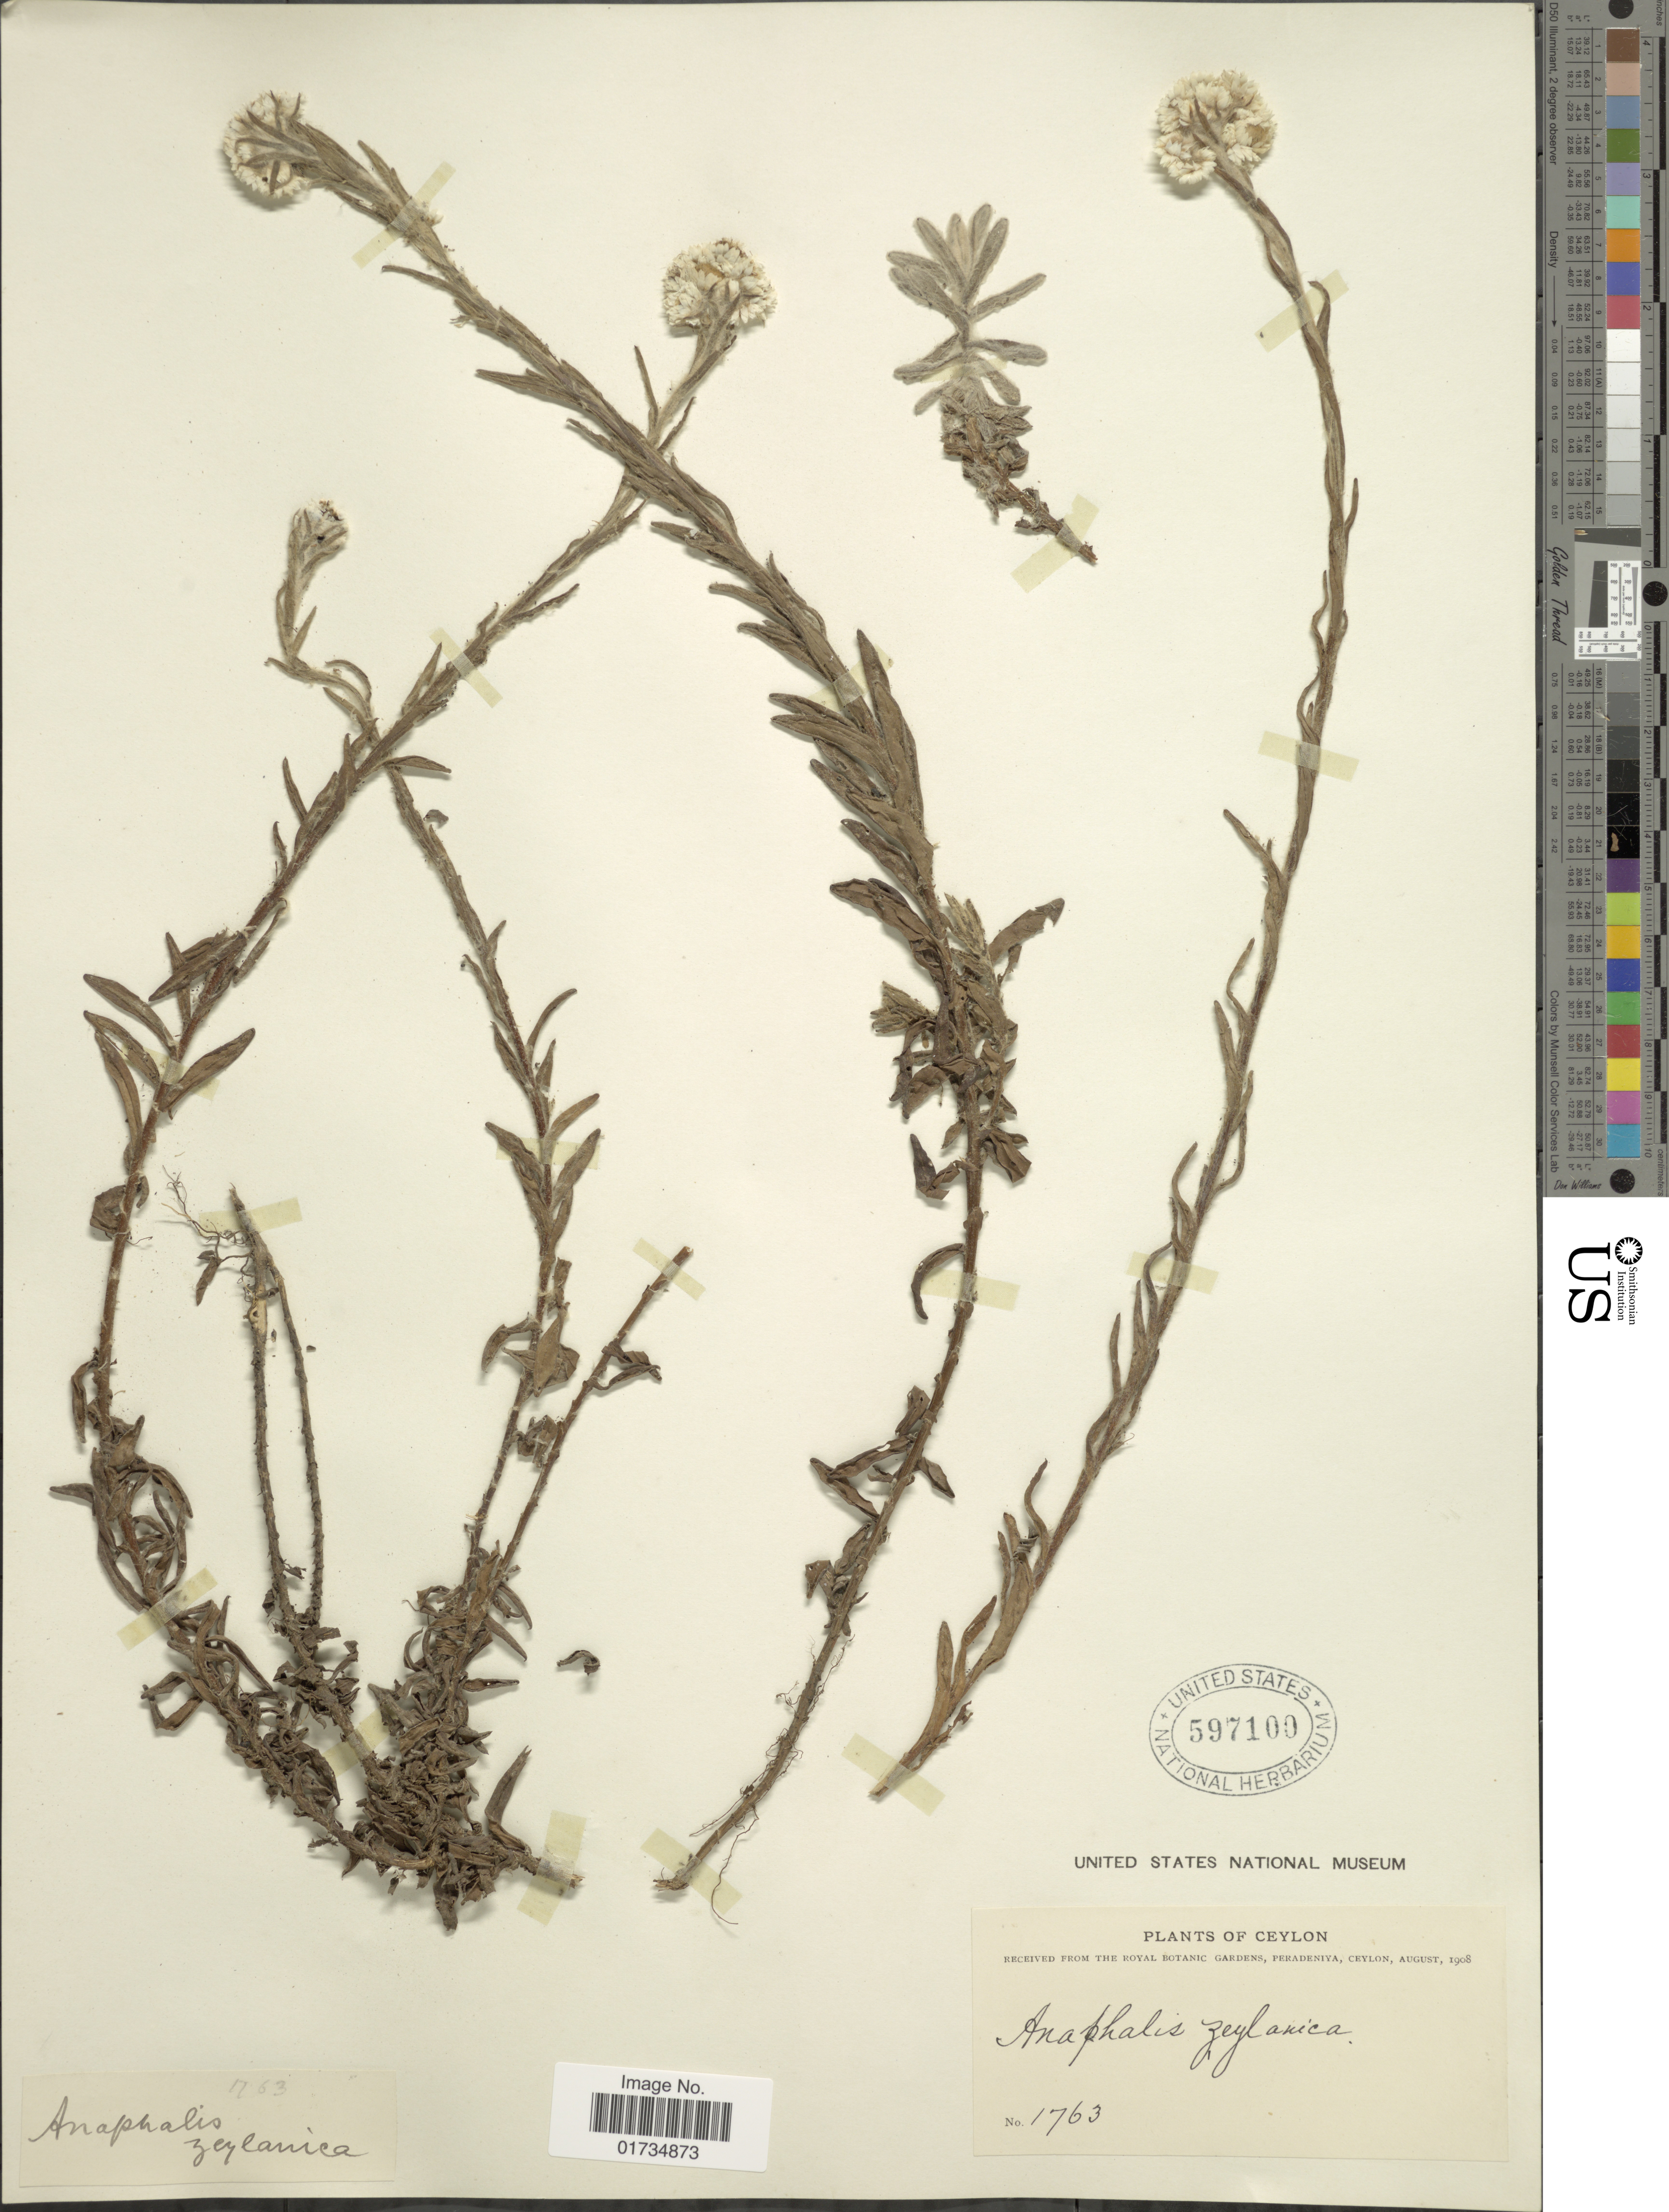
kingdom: Plantae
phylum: Tracheophyta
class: Magnoliopsida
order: Asterales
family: Asteraceae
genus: Anaphalis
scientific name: Anaphalis zeylanica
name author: C.B. Clarke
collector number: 1763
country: Sri Lanka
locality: Ceylon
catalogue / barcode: US 597100